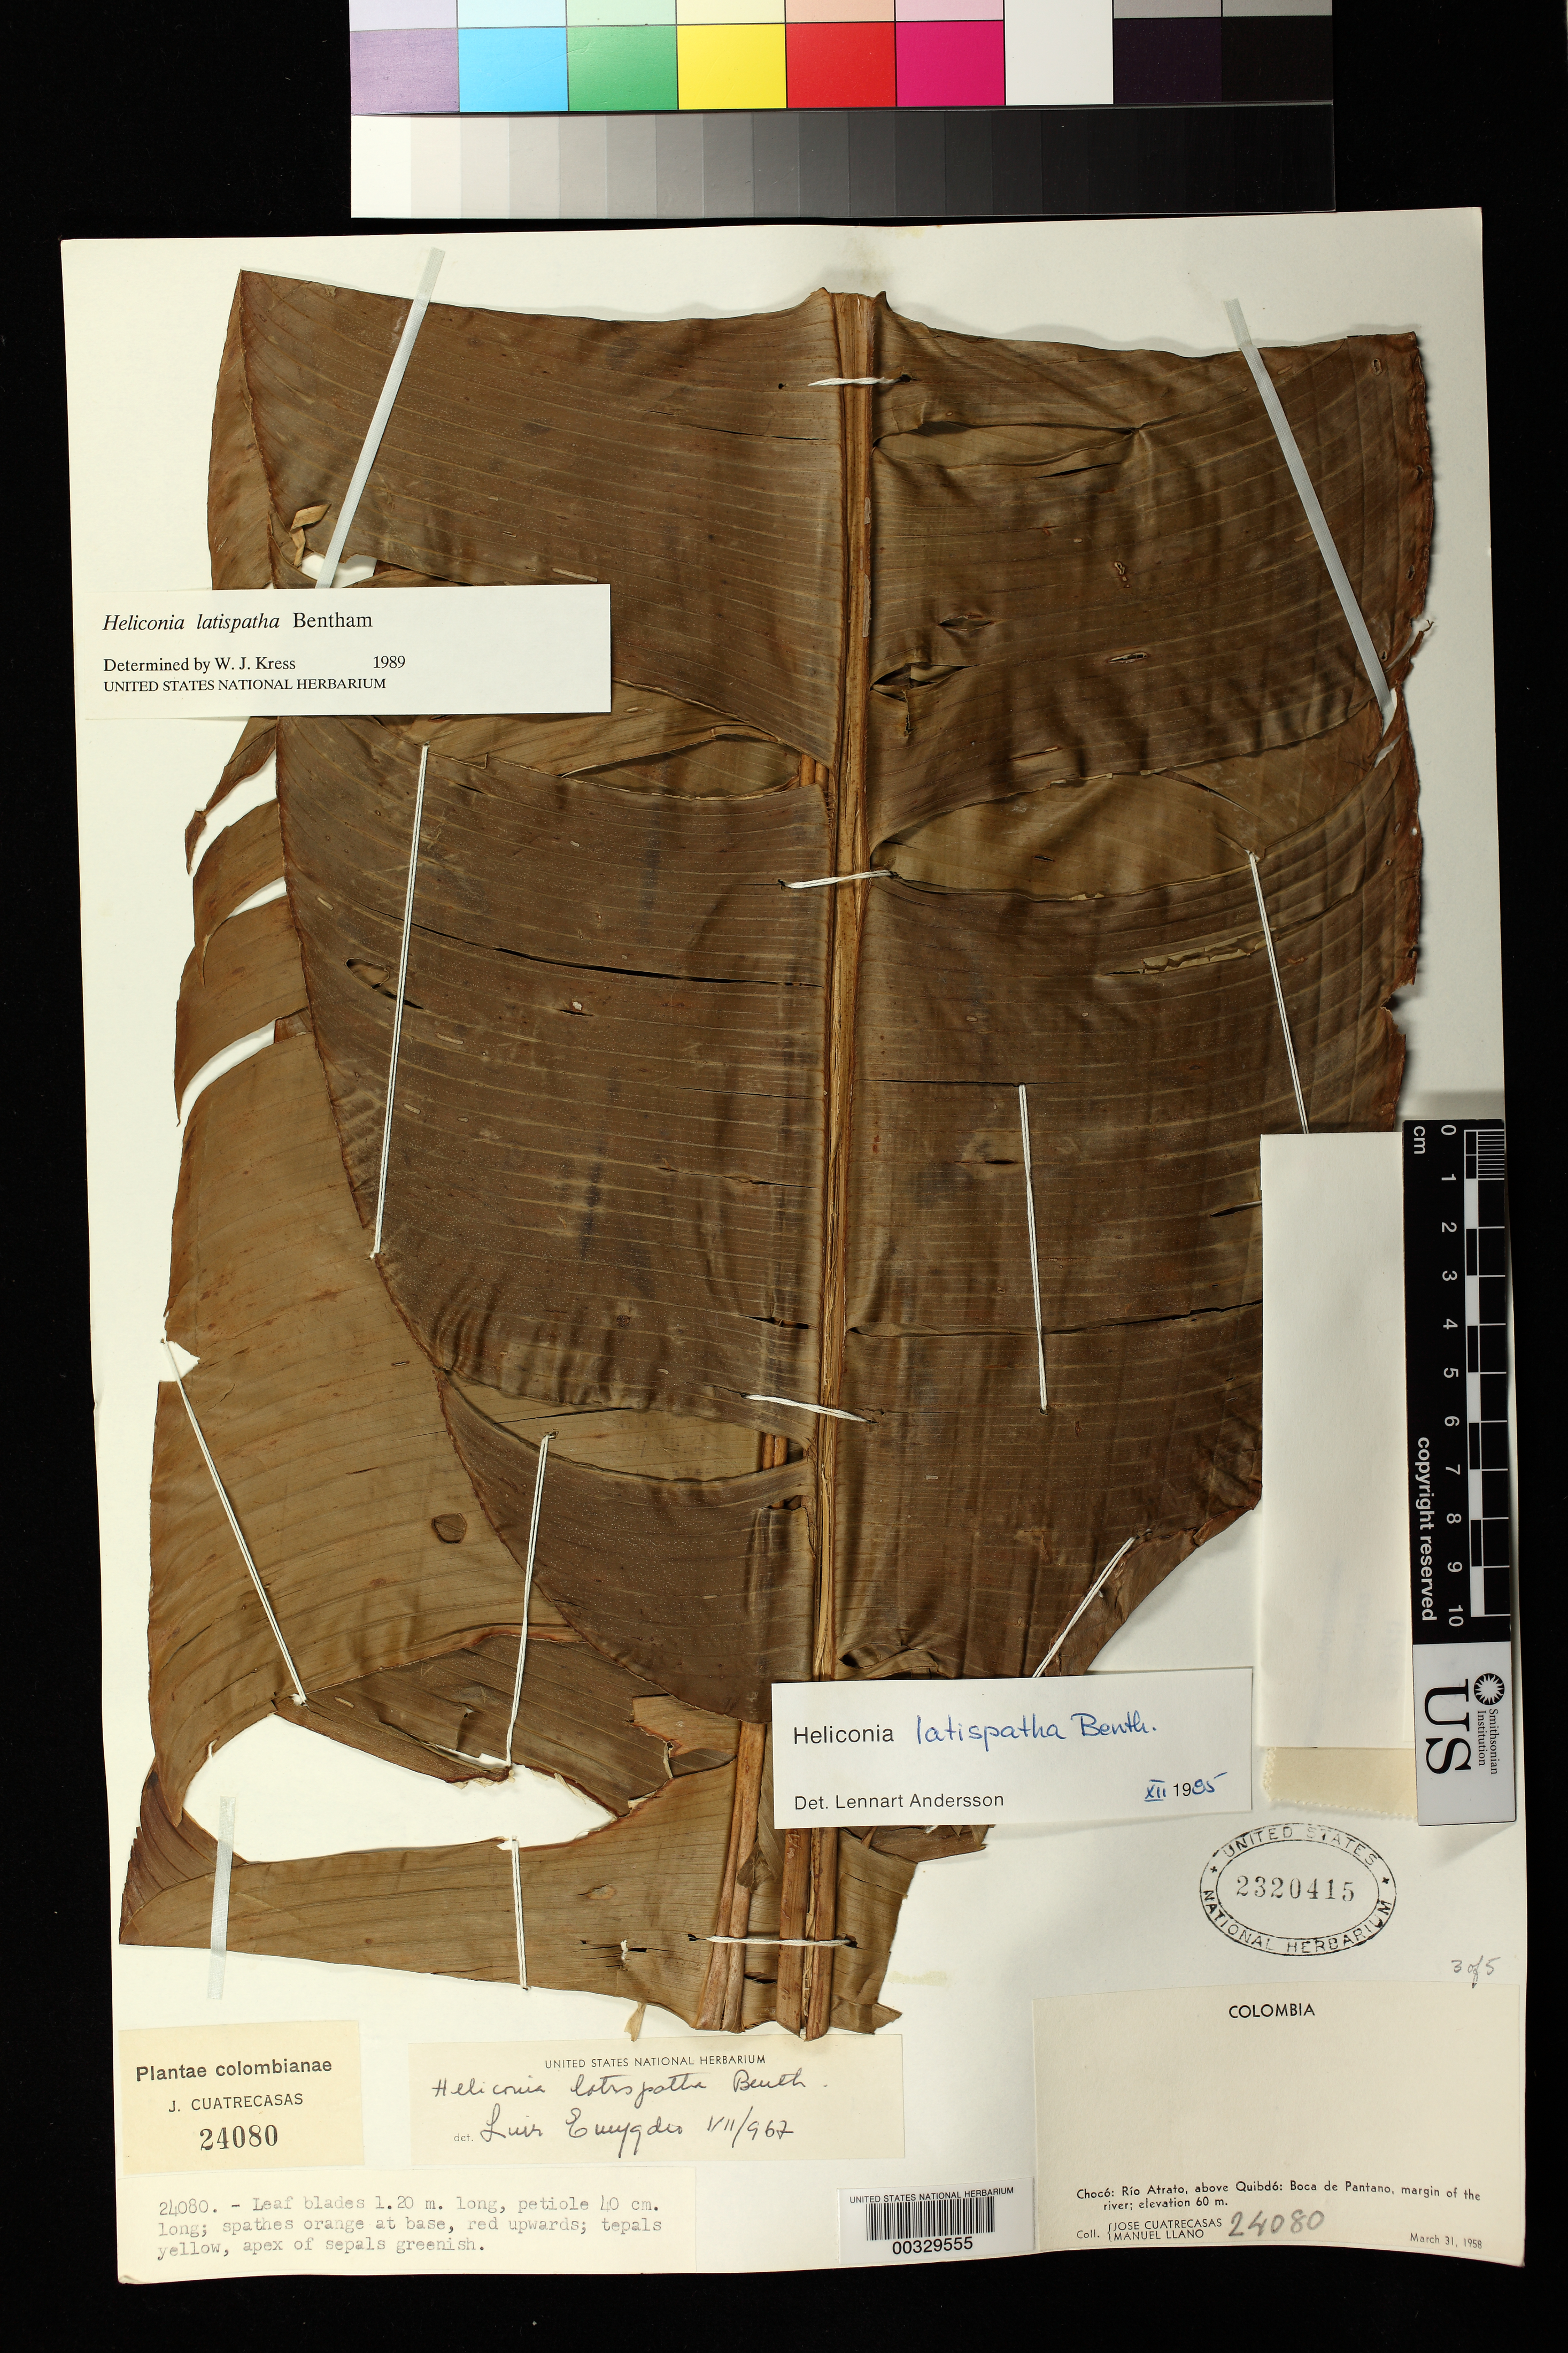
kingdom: Plantae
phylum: Tracheophyta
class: Liliopsida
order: Zingiberales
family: Heliconiaceae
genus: Heliconia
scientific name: Heliconia latispatha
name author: Benth.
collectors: J. Cuatrecasas & M. Llano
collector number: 24080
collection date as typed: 31 Mar 1958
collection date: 1958-03-31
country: Colombia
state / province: Chocó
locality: Rio Atrato, above Quibdo, Boca de Pantano, margin of River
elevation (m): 60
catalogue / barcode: US 2320415